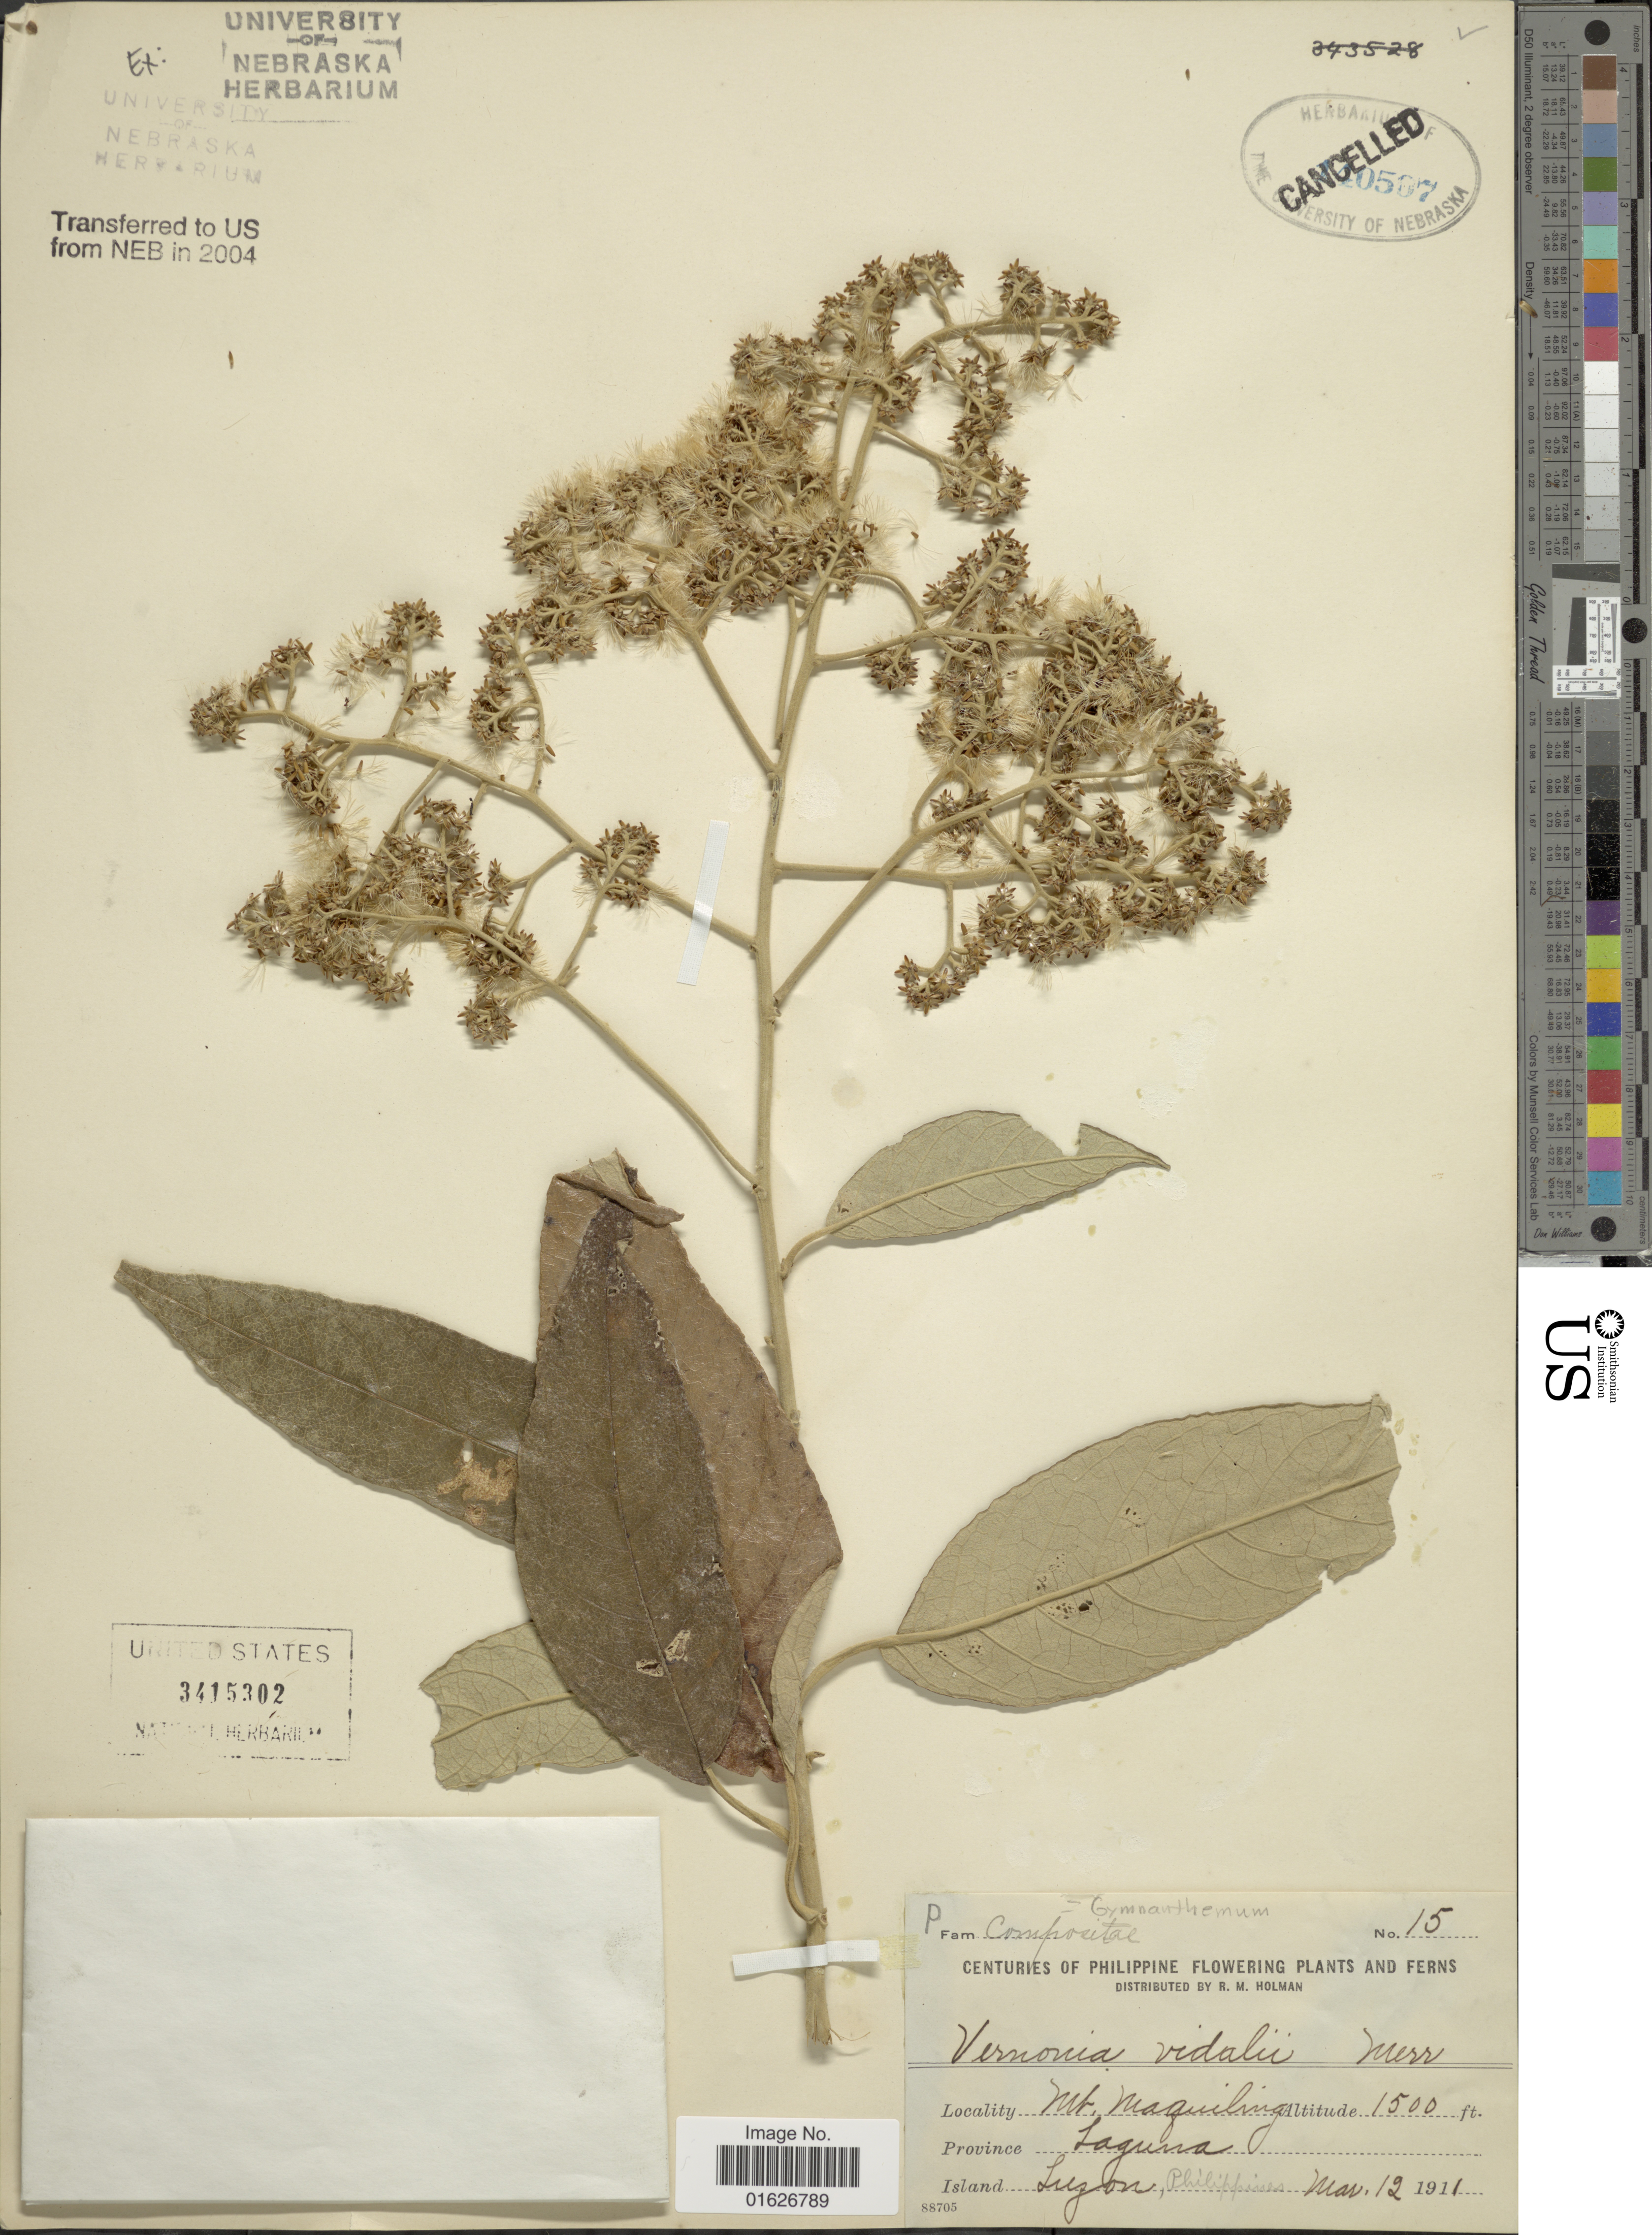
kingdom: Plantae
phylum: Tracheophyta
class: Magnoliopsida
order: Asterales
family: Asteraceae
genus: Strobocalyx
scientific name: Strobocalyx vidalii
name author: (G. Merr.) H. Rob.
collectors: R. Holman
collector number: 15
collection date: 1911-03-12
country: Philippines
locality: Mt, Maguiling, Laguna, Luzon.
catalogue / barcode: US 3415302